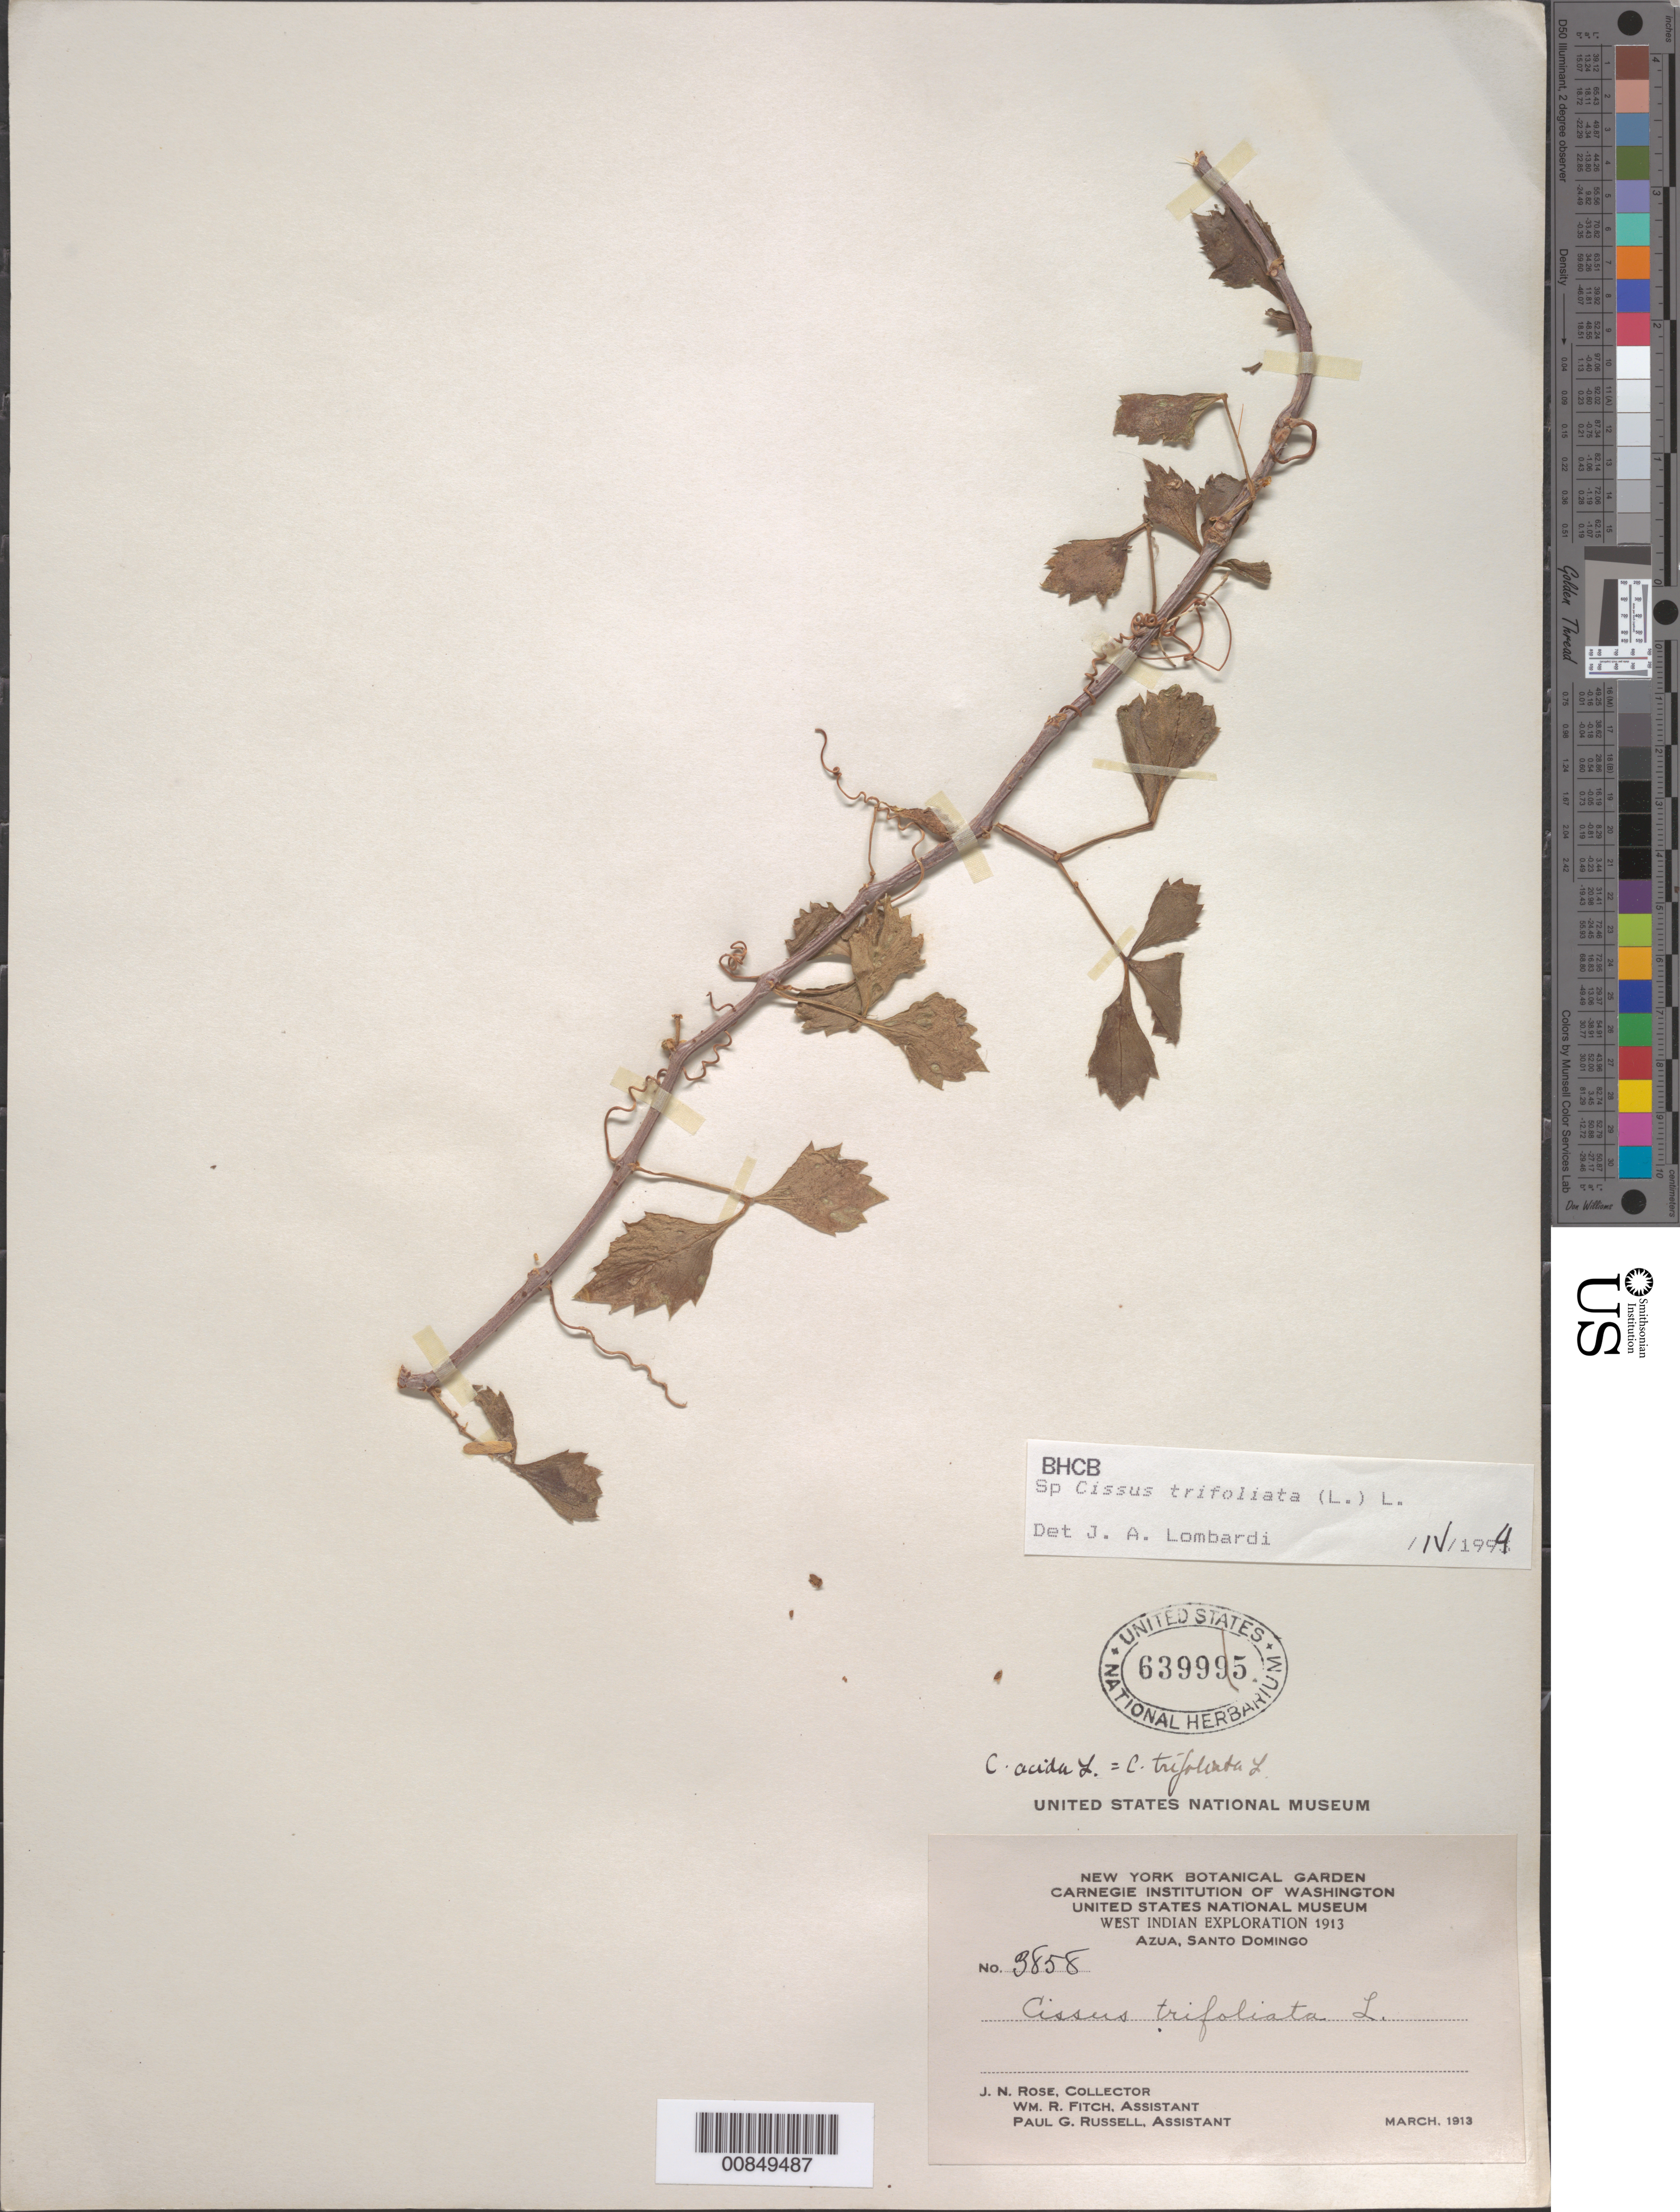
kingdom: Plantae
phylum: Tracheophyta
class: Magnoliopsida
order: Vitales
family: Vitaceae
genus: Cissus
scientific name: Cissus trifoliata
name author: (L.) L.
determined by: Lombardi, Julio A.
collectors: J. N. Rose, W. R. Fitch & P. G. Russell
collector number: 3858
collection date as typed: Mar 1913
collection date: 1913-03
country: Dominican Republic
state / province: Azua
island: Hispaniola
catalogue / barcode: US 639995